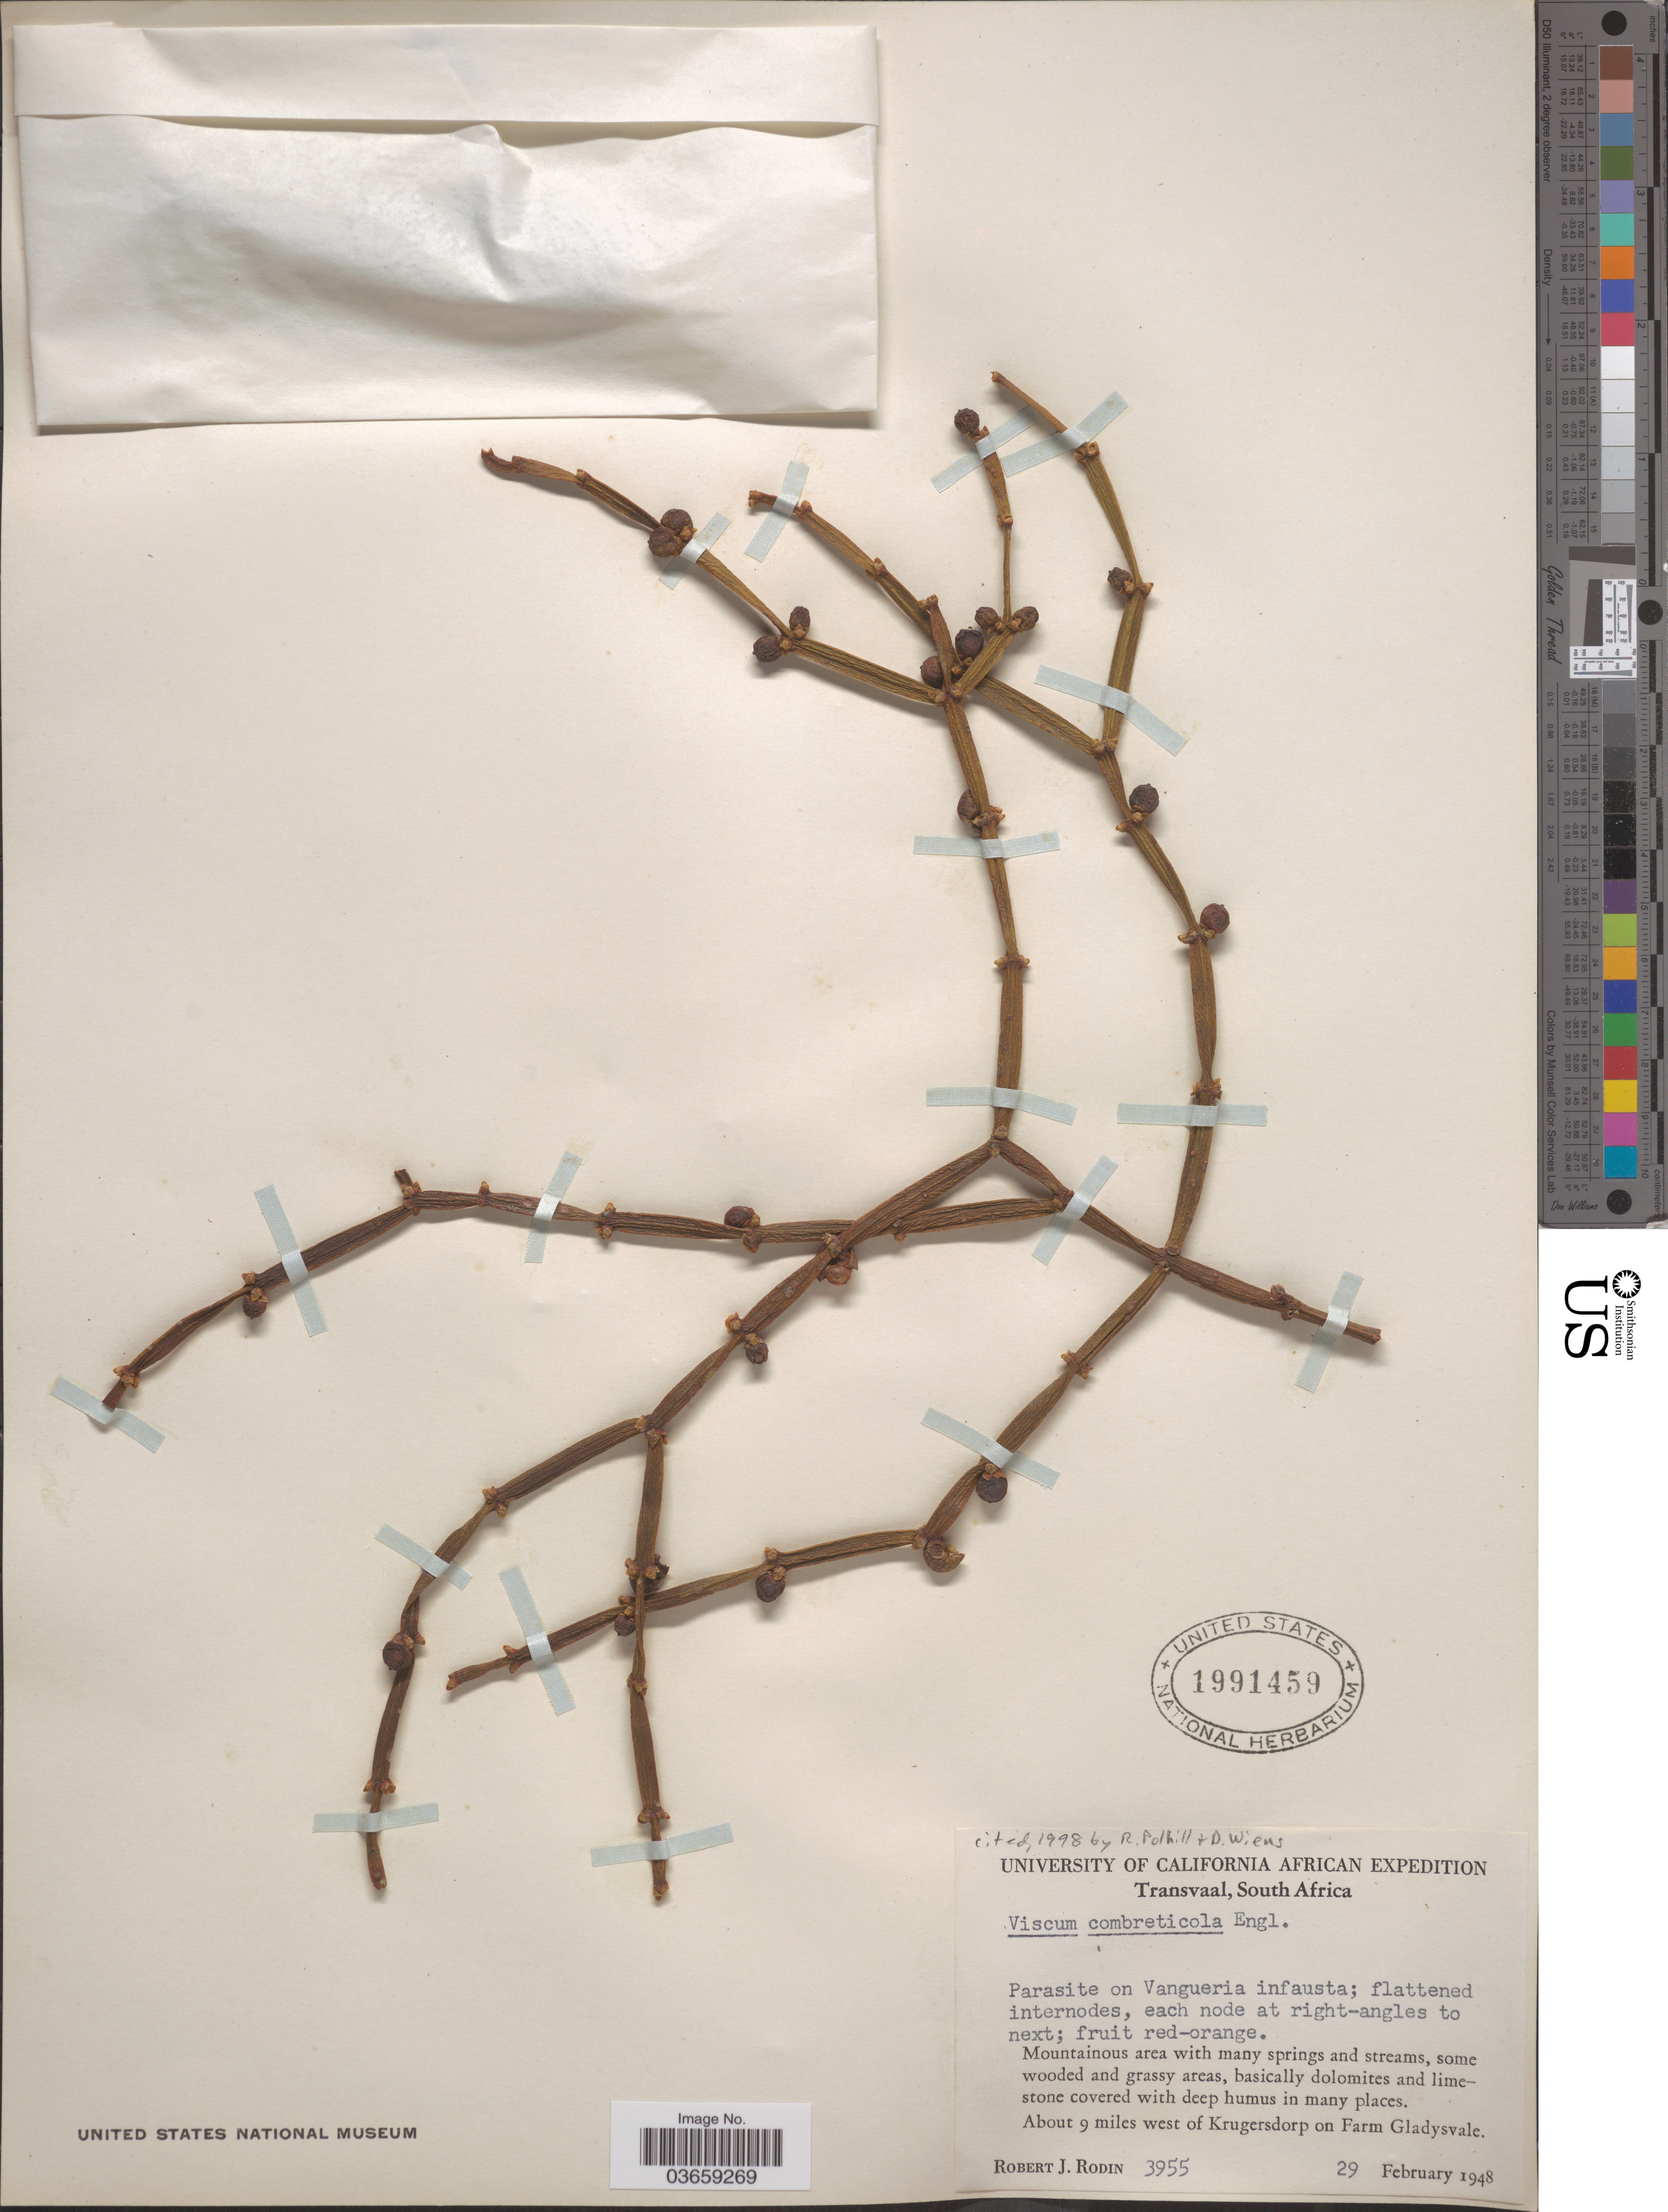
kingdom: Plantae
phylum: Tracheophyta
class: Magnoliopsida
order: Santalales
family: Viscaceae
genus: Viscum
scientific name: Viscum combreticola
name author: Engl.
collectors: R. J. Rodin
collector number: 3955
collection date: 1948-02-29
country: South Africa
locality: Transvaal. About 9 miles west of Krugersdorp on Farm Gladysvale.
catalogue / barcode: US 1991459